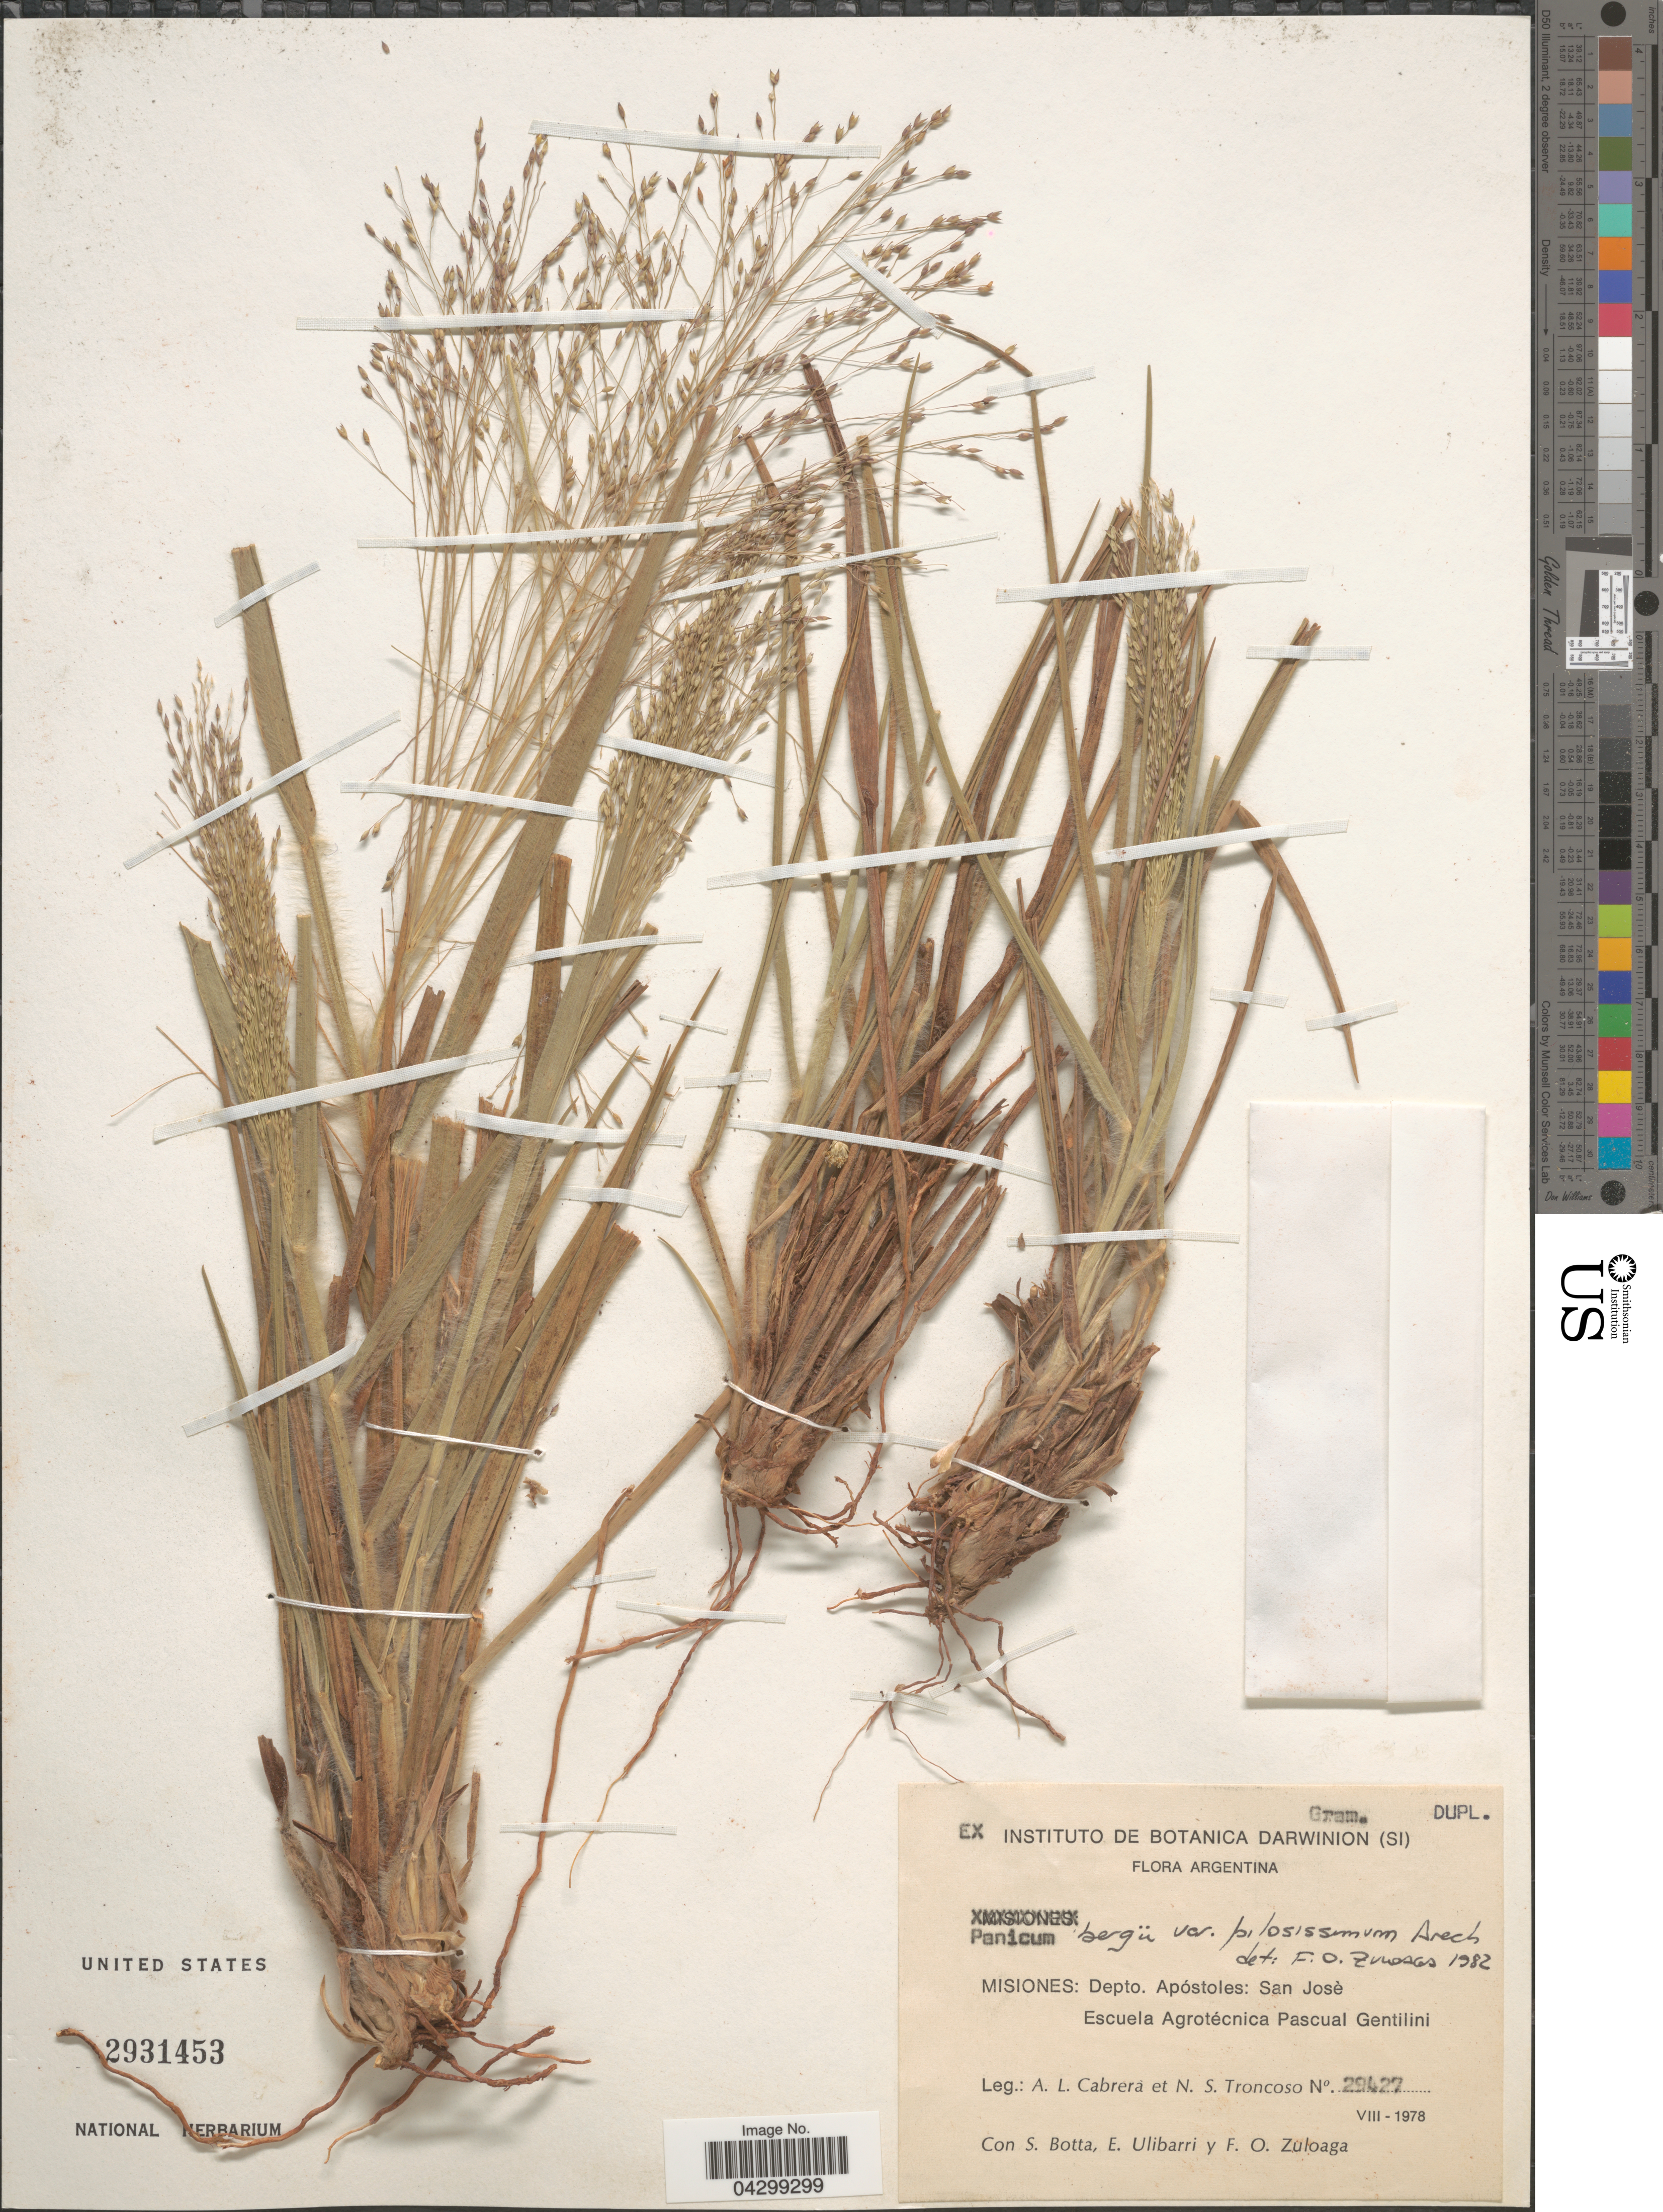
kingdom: Plantae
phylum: Tracheophyta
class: Liliopsida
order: Poales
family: Poaceae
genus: Panicum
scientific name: Panicum bergii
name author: Arechav.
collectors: A. L. Cabrera, N. Troncoso, S. Botta, E. Ulibarri & F. O. Zuloaga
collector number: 29427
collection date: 1978-08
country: Argentina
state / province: Misiones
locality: Depto. Apóstoles: San Josè. Escuela Agrotécnica Pascual Gentilini.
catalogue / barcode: US 2931453